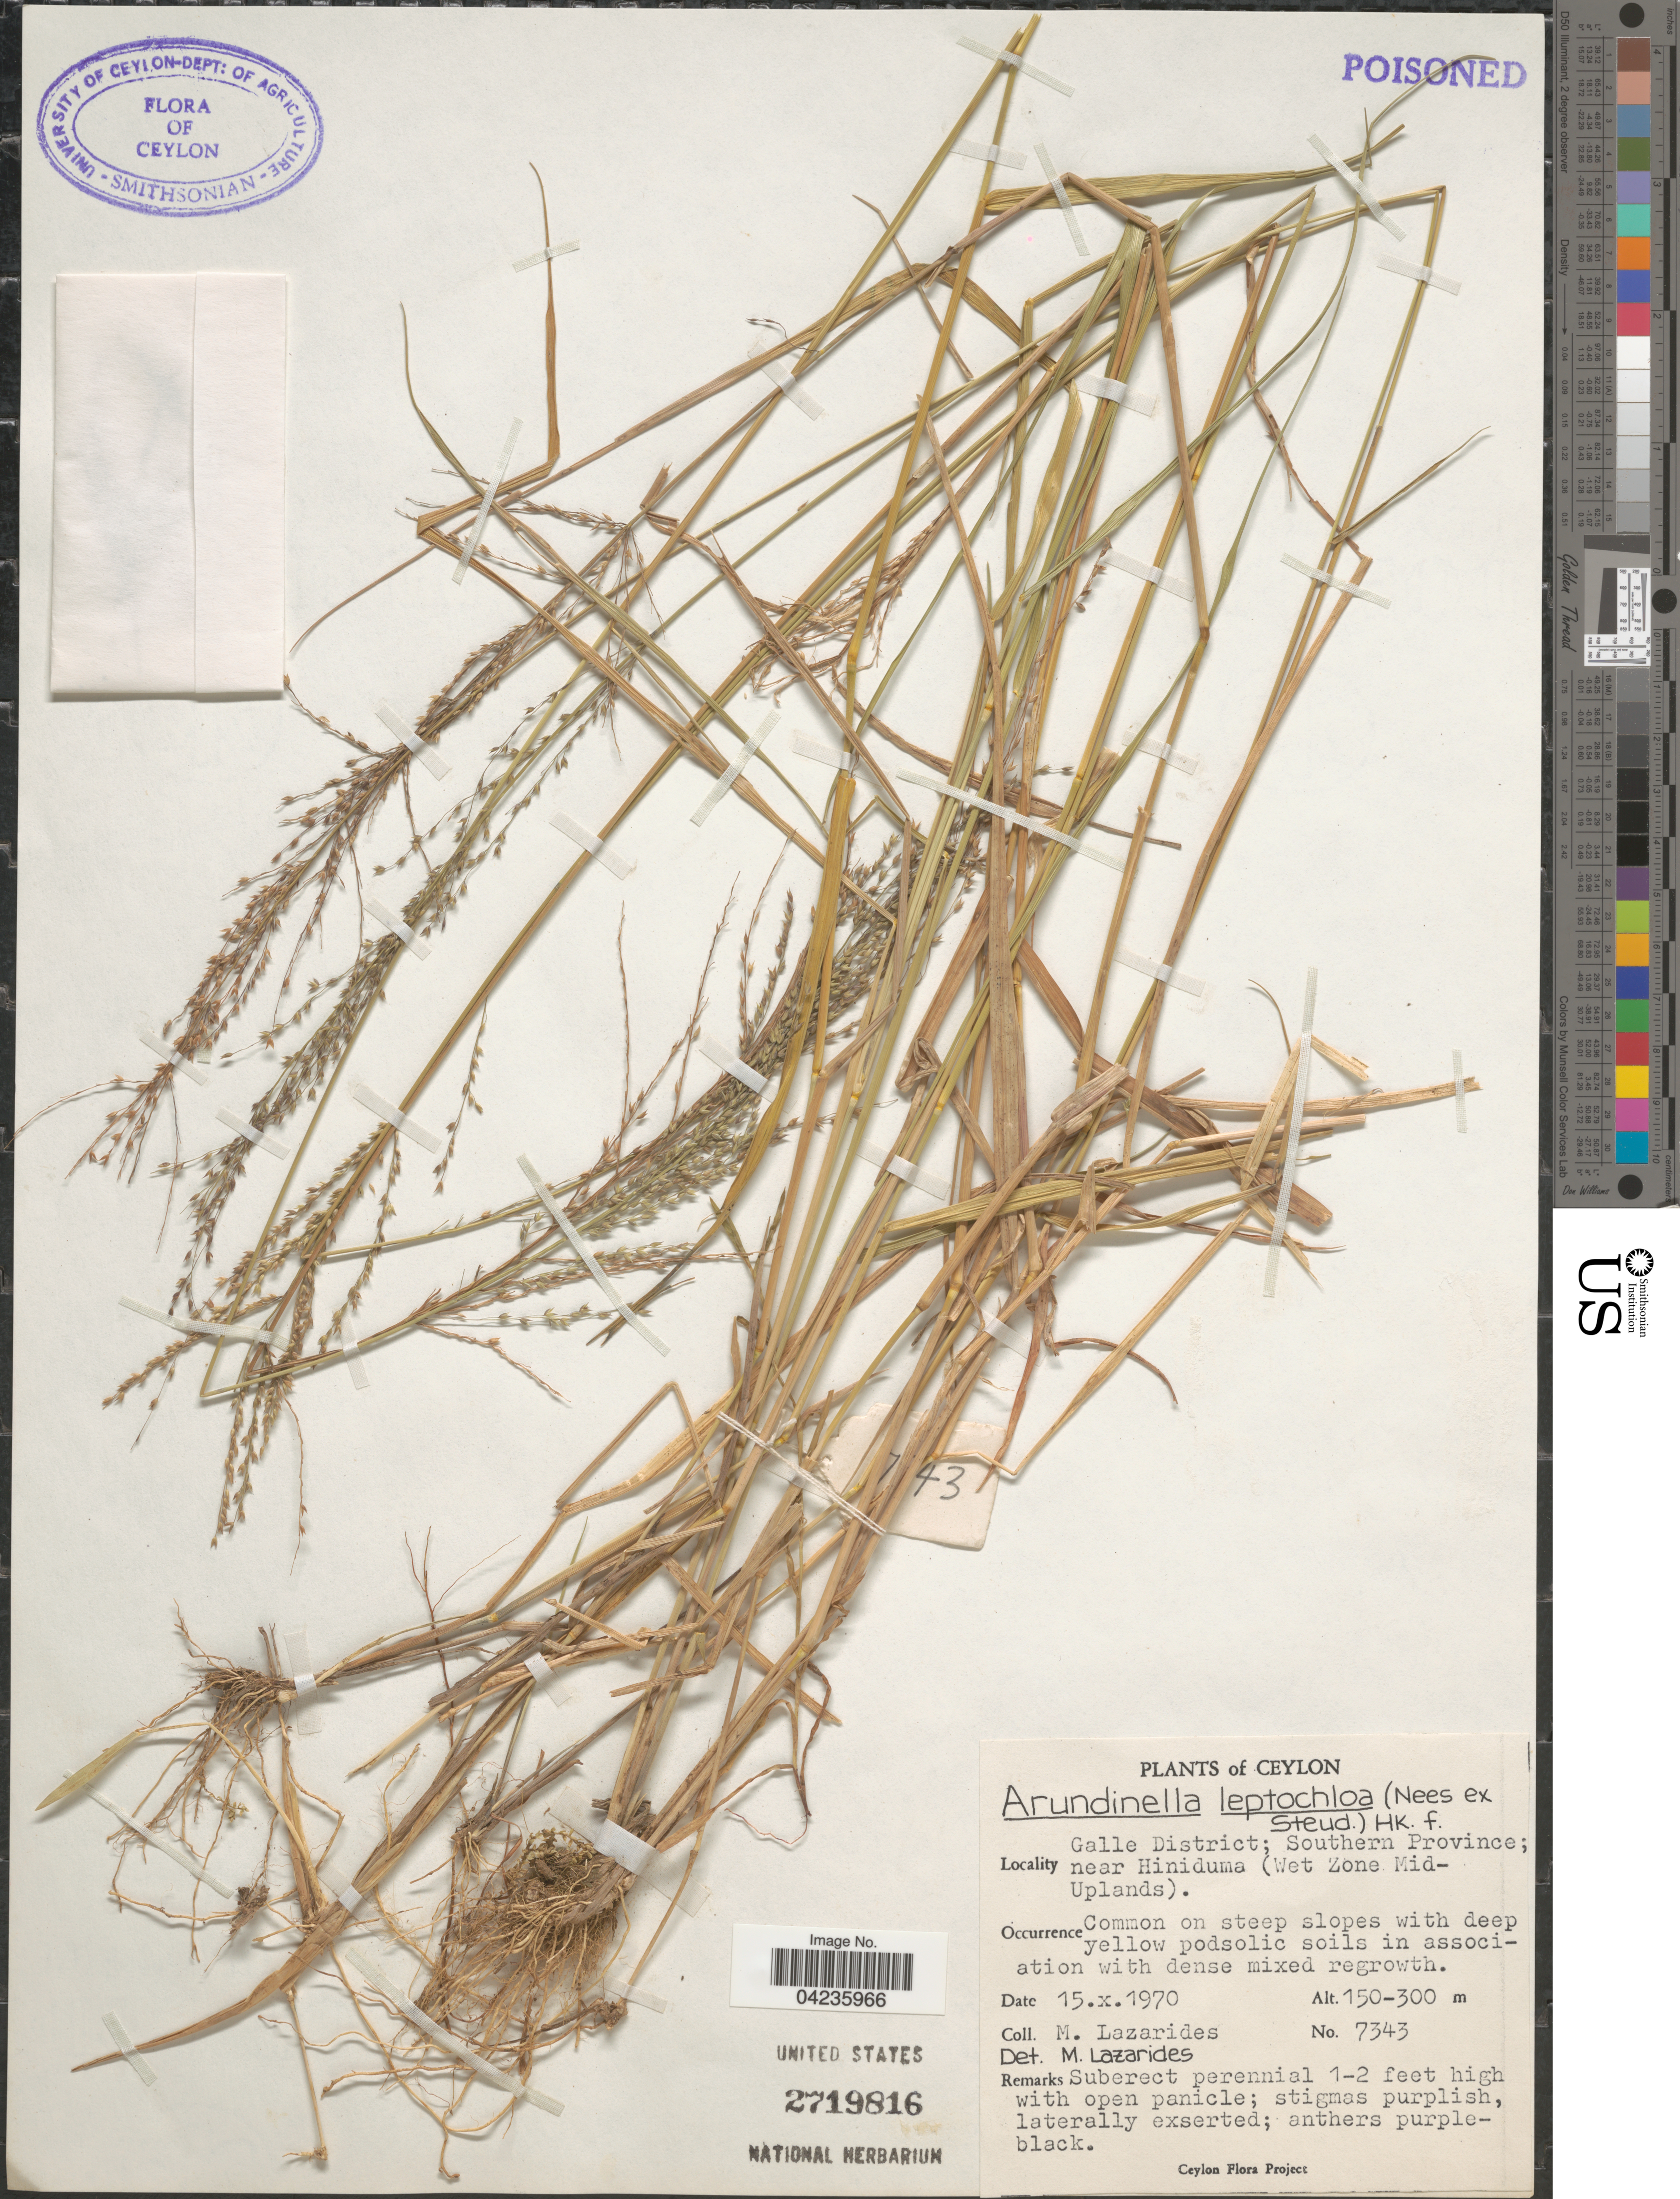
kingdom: Plantae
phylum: Tracheophyta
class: Liliopsida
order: Poales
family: Poaceae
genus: Arundinella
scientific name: Arundinella leptochloa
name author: (Nees) Hook. f.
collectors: M. Lazarides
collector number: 7343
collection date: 1970-10-15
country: Sri Lanka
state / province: Southern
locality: Ceylon. Galle District; near Hiniduma (Wet Zone Mid-Uplands).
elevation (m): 150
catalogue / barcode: US 2719816